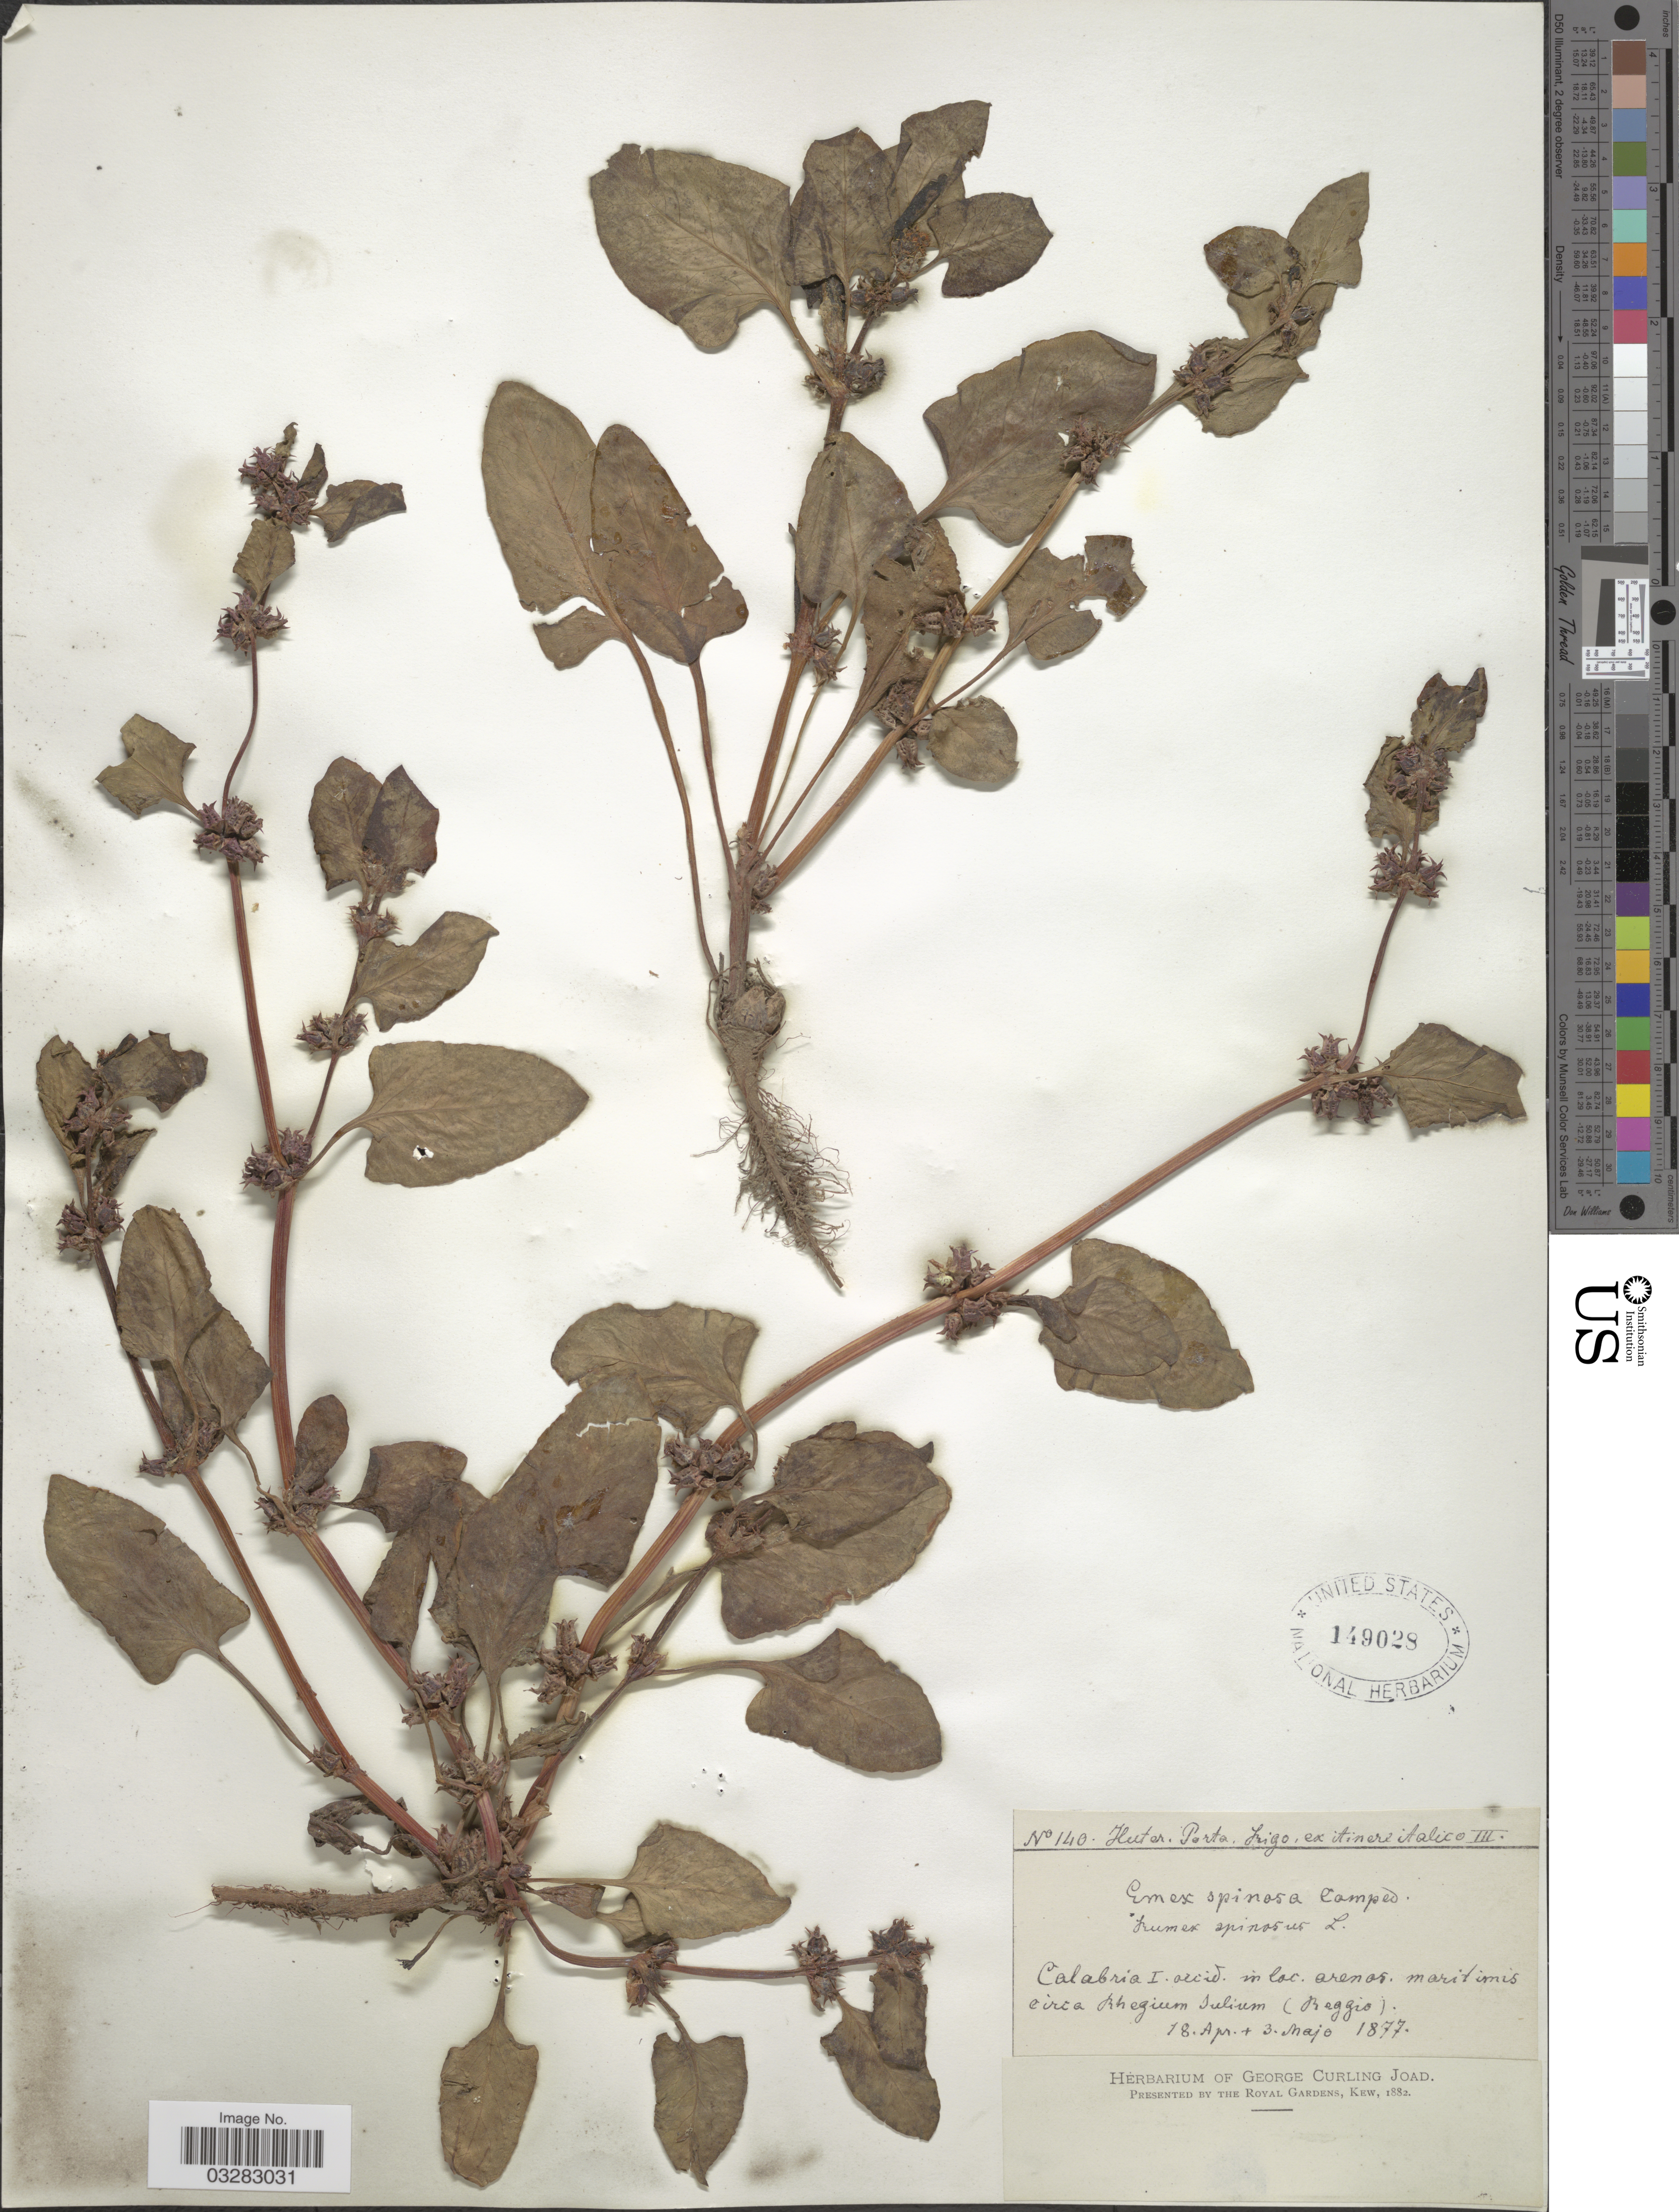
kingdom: Plantae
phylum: Tracheophyta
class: Magnoliopsida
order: Caryophyllales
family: Polygonaceae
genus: Rumex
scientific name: Rumex spinosus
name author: L.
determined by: Strong, Mark T., (BOT), Smithsonian Institution - National Museum of Natural History (UNITED STATES)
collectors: -- Porta & -. Frigo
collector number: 140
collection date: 1877-04-18/1877-05-03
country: Italy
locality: Calabria I. occid. in loc. arenos. maritimis circa Rhegium Sulium (Reggio).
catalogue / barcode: US 149028